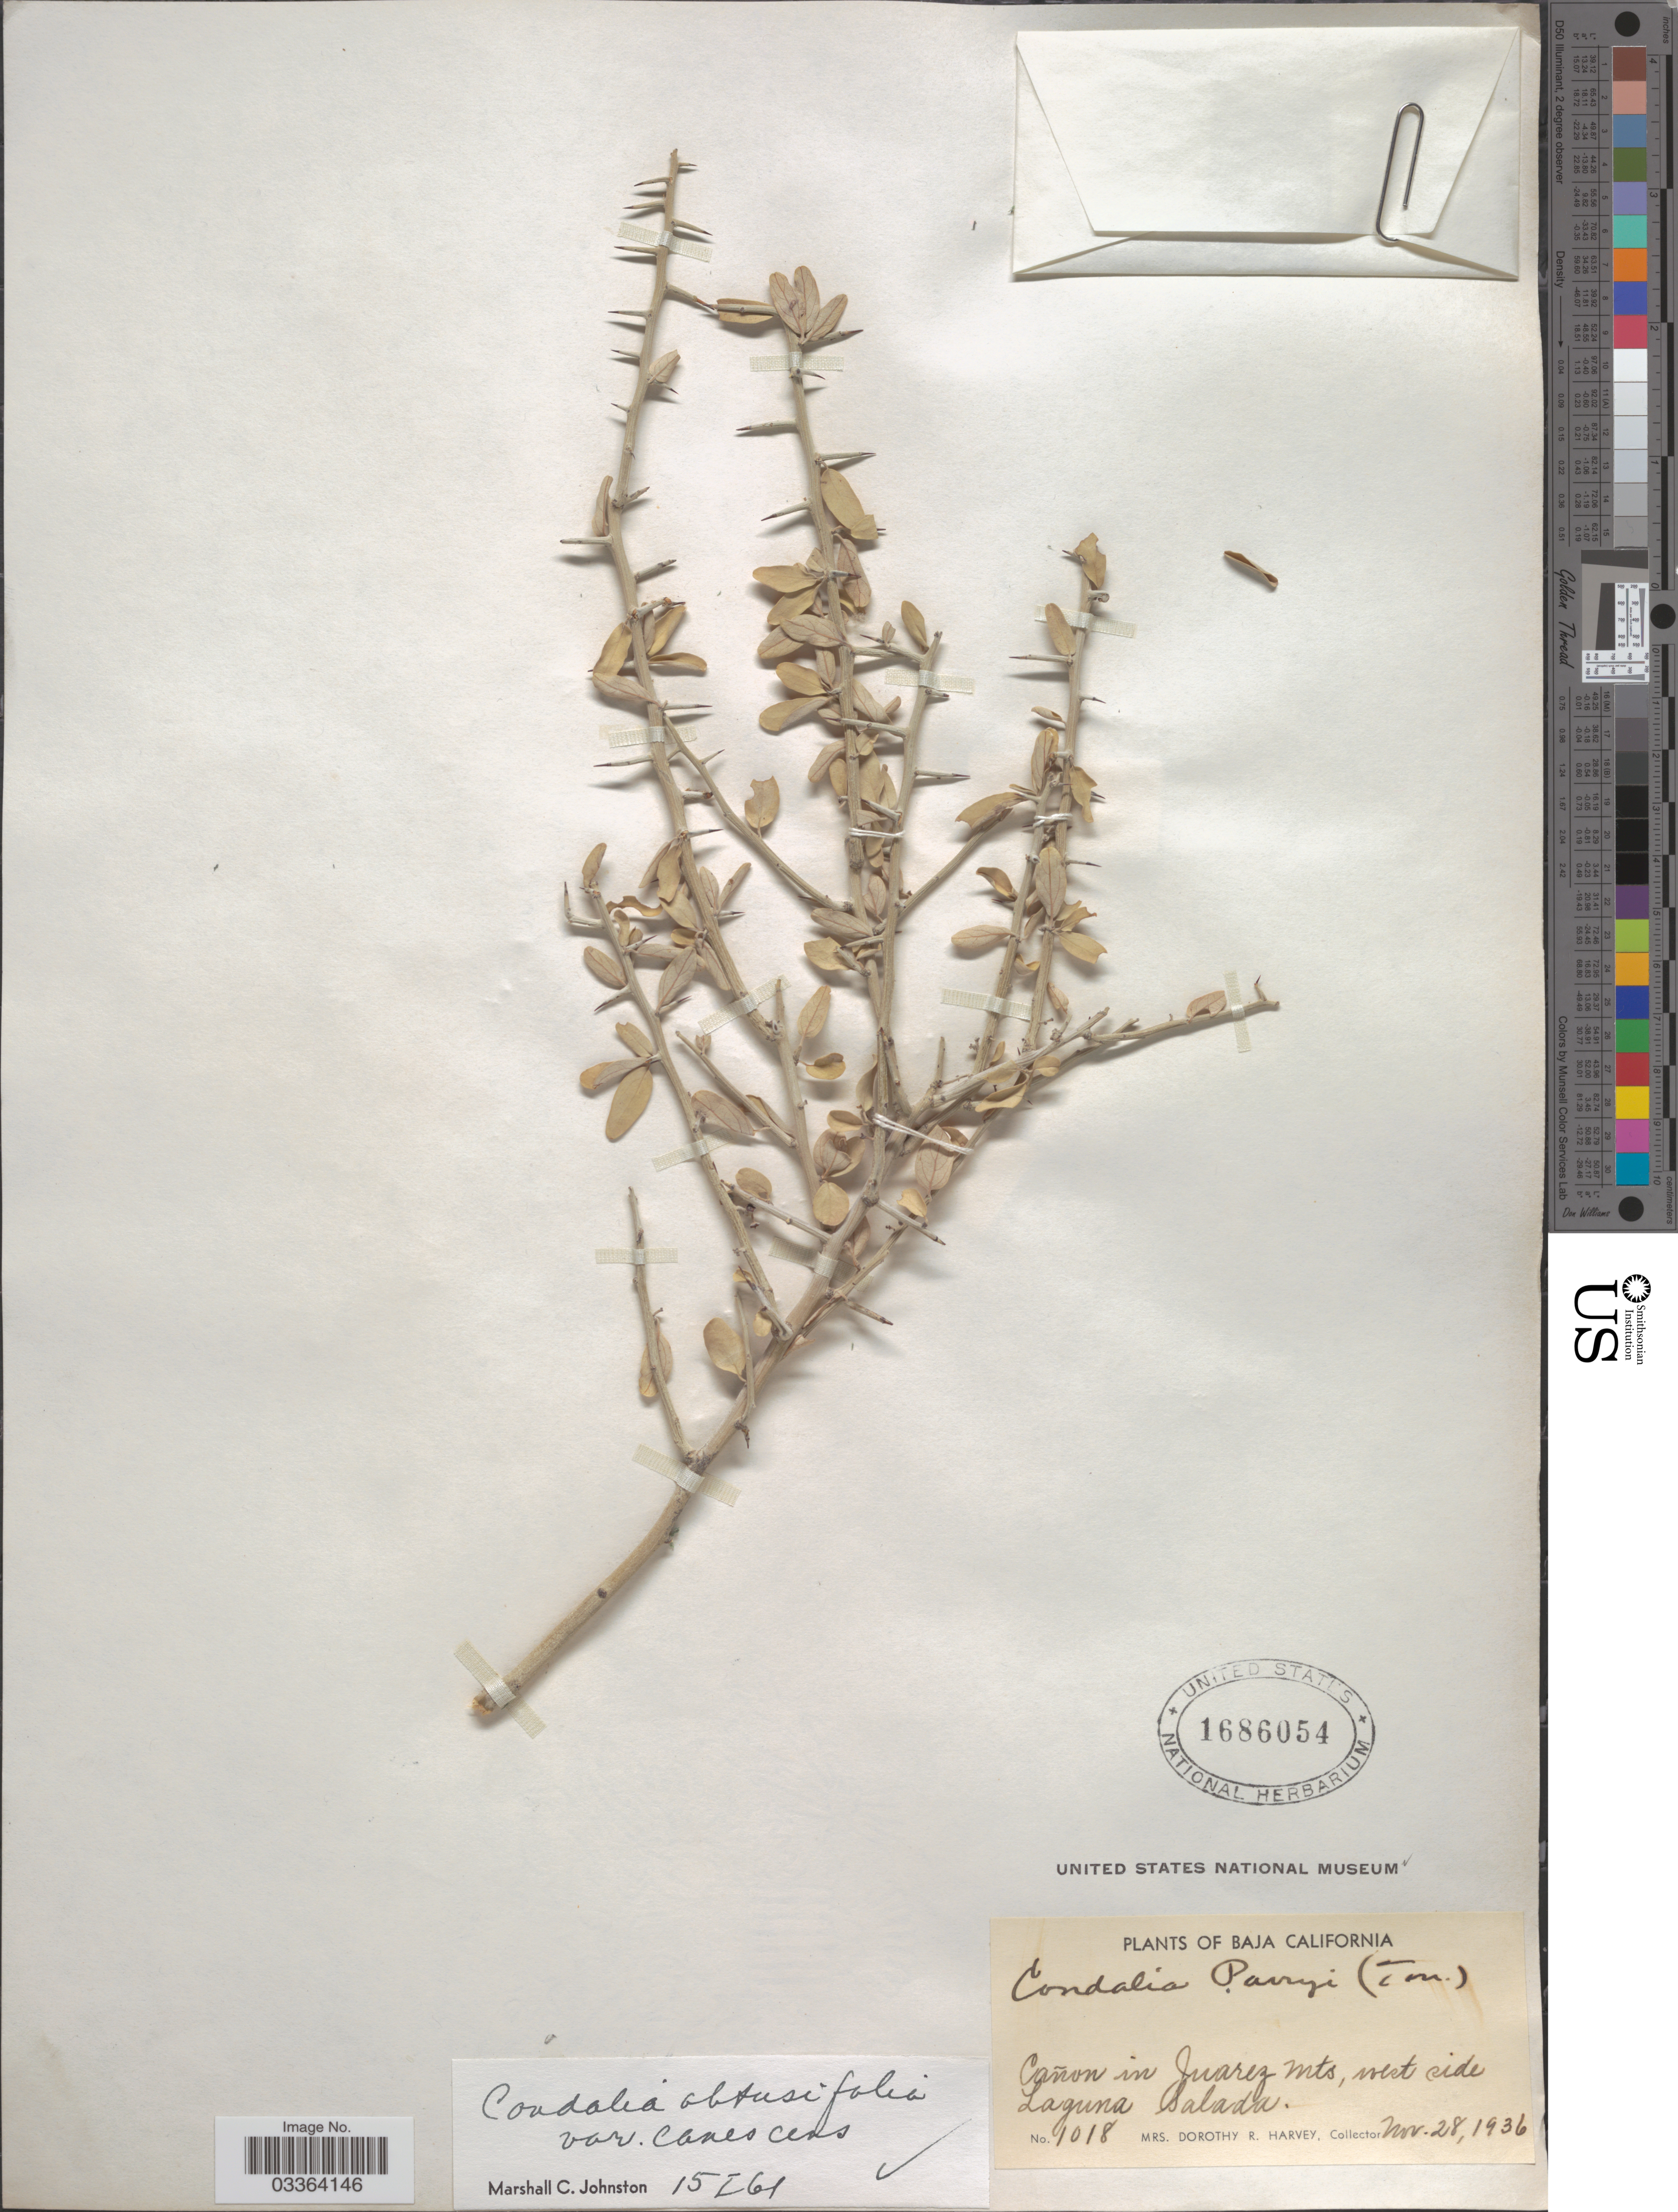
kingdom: Plantae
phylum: Tracheophyta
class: Magnoliopsida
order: Rosales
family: Rhamnaceae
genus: Sarcomphalus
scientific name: Sarcomphalus obtusifolius var. canescens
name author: (A. Gray) Hauenschild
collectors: Harvey, Mrs. D. R.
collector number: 1018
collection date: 1936-11-28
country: Mexico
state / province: Baja California Norte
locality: Cañon in Juarez Mts, west side Laguna Salada.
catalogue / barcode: US 1686054